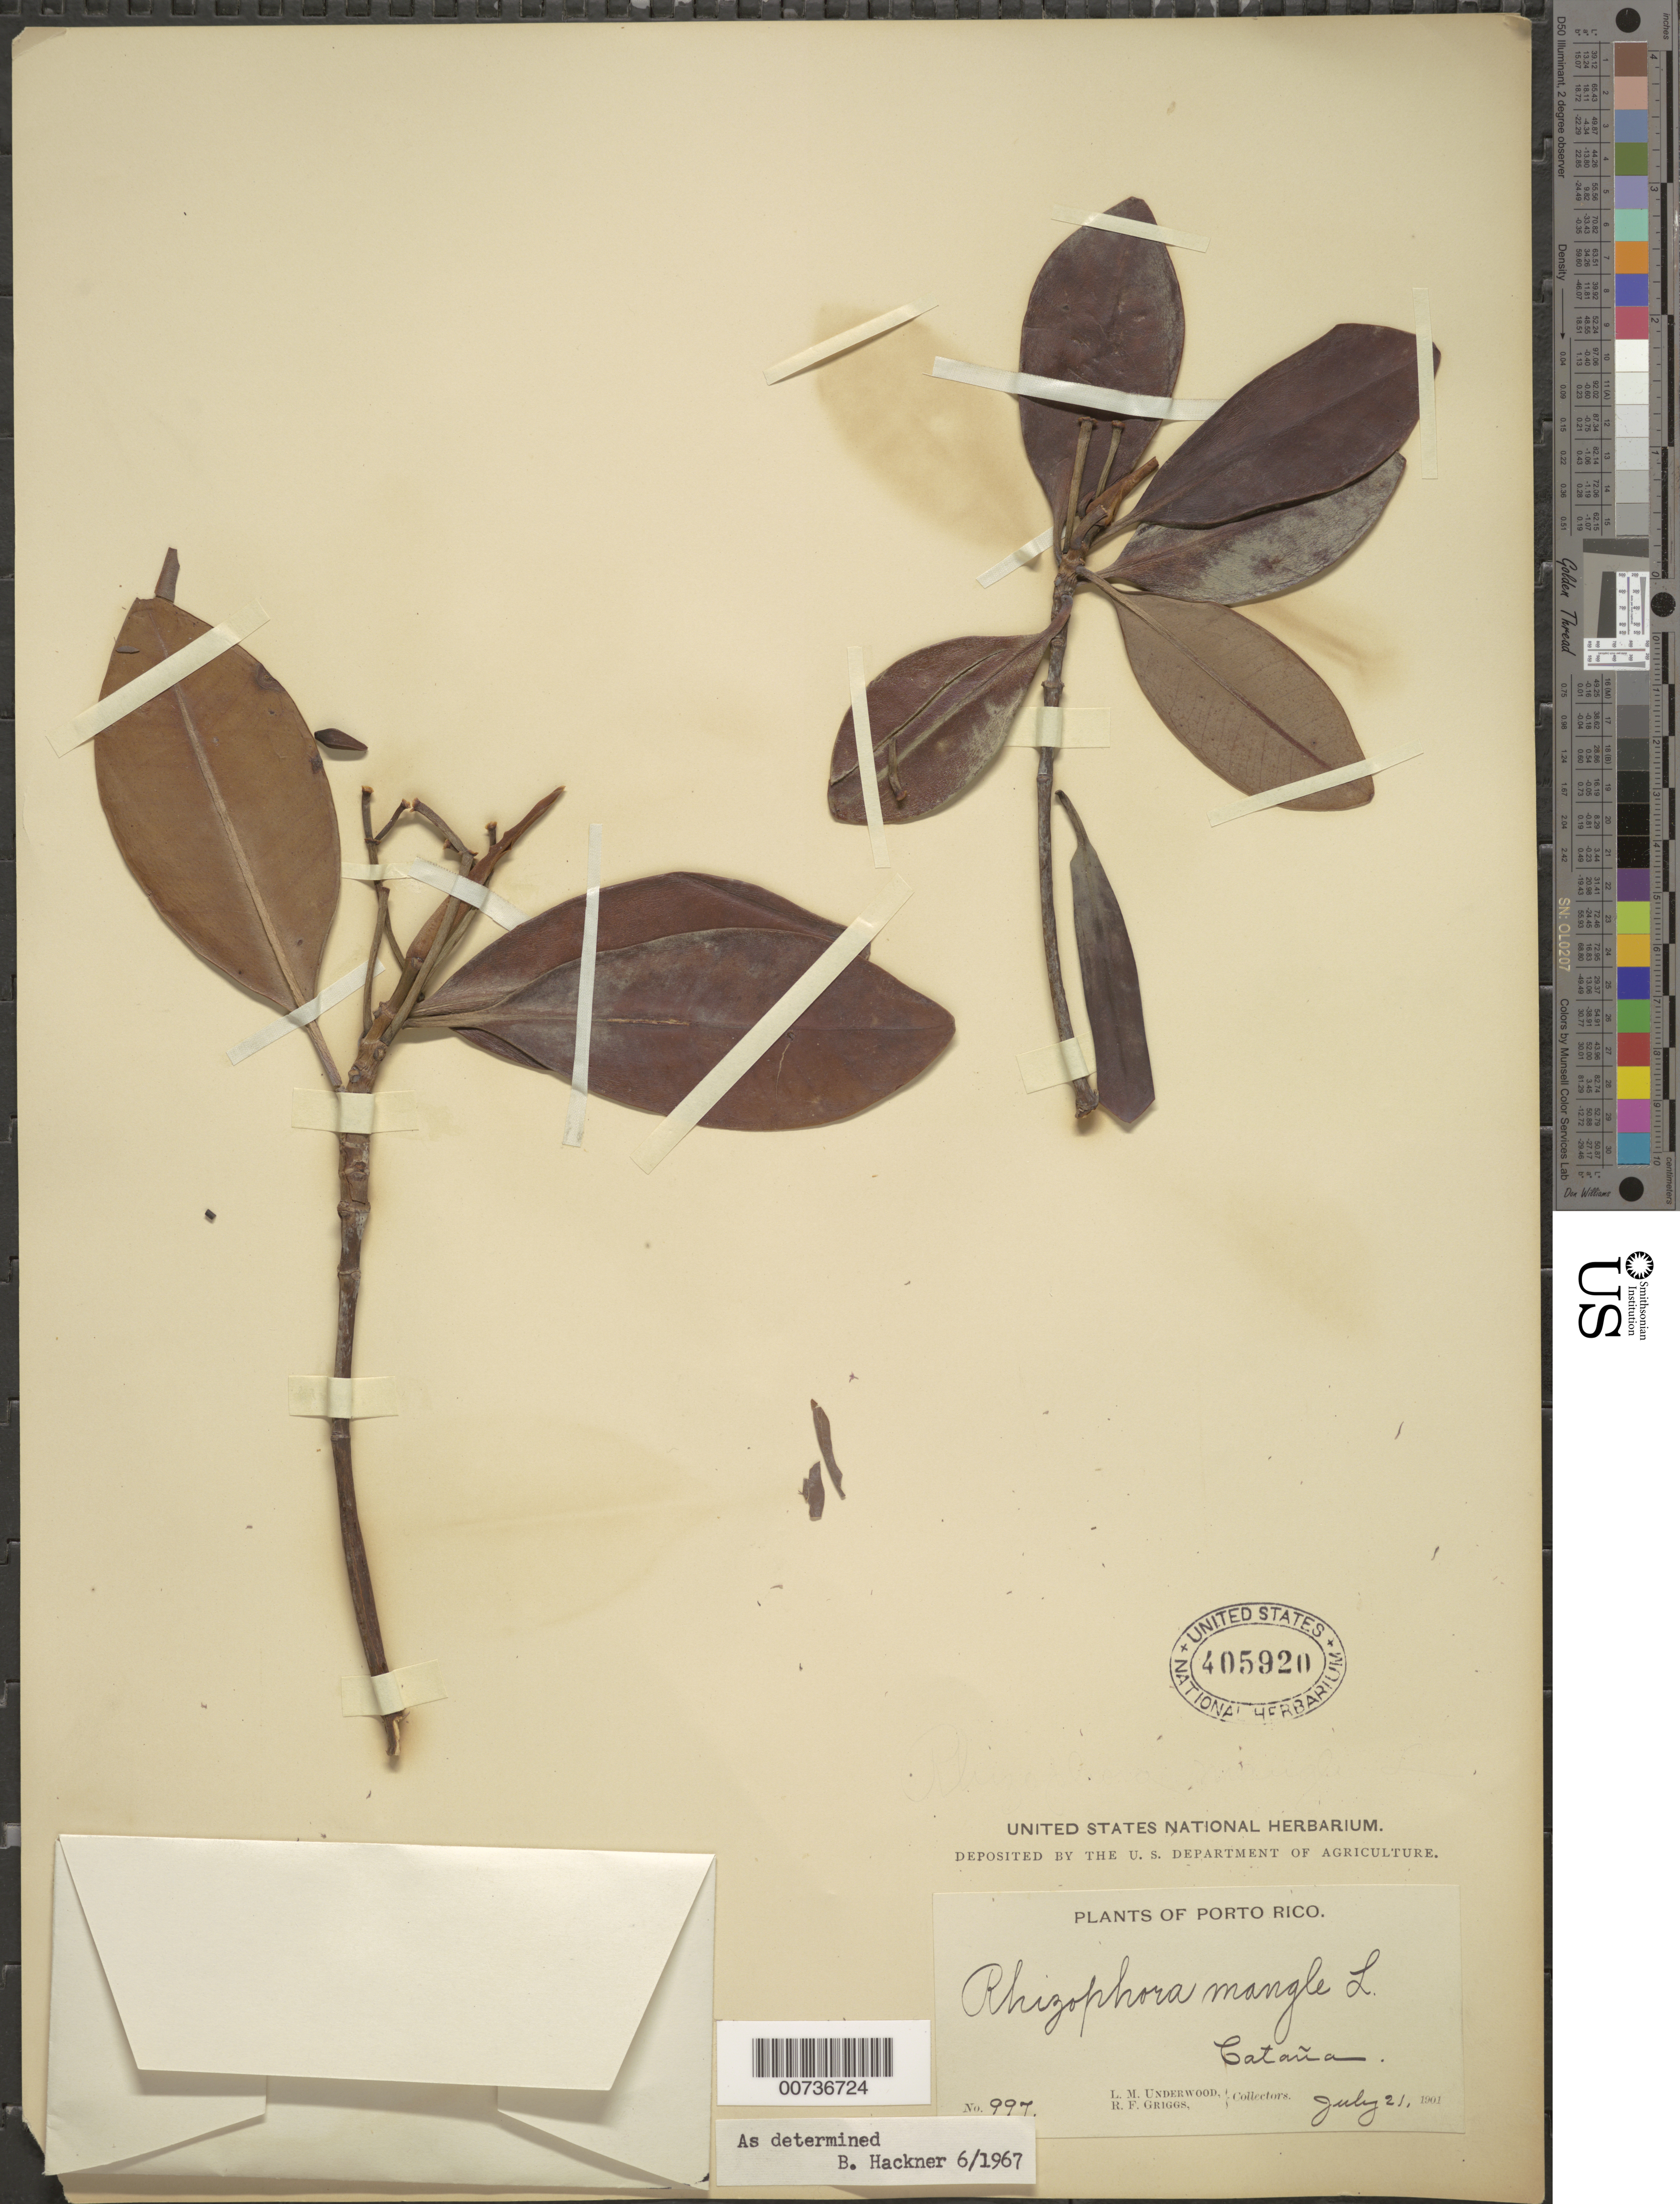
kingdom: Plantae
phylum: Tracheophyta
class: Magnoliopsida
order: Malpighiales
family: Rhizophoraceae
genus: Rhizophora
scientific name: Rhizophora mangle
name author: L.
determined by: Hackner, B.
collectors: L. M. Underwood & R. F. Griggs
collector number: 997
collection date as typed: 21 Jul 1901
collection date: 1901-07-21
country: Puerto Rico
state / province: Cataño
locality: Cataño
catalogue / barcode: US 405920